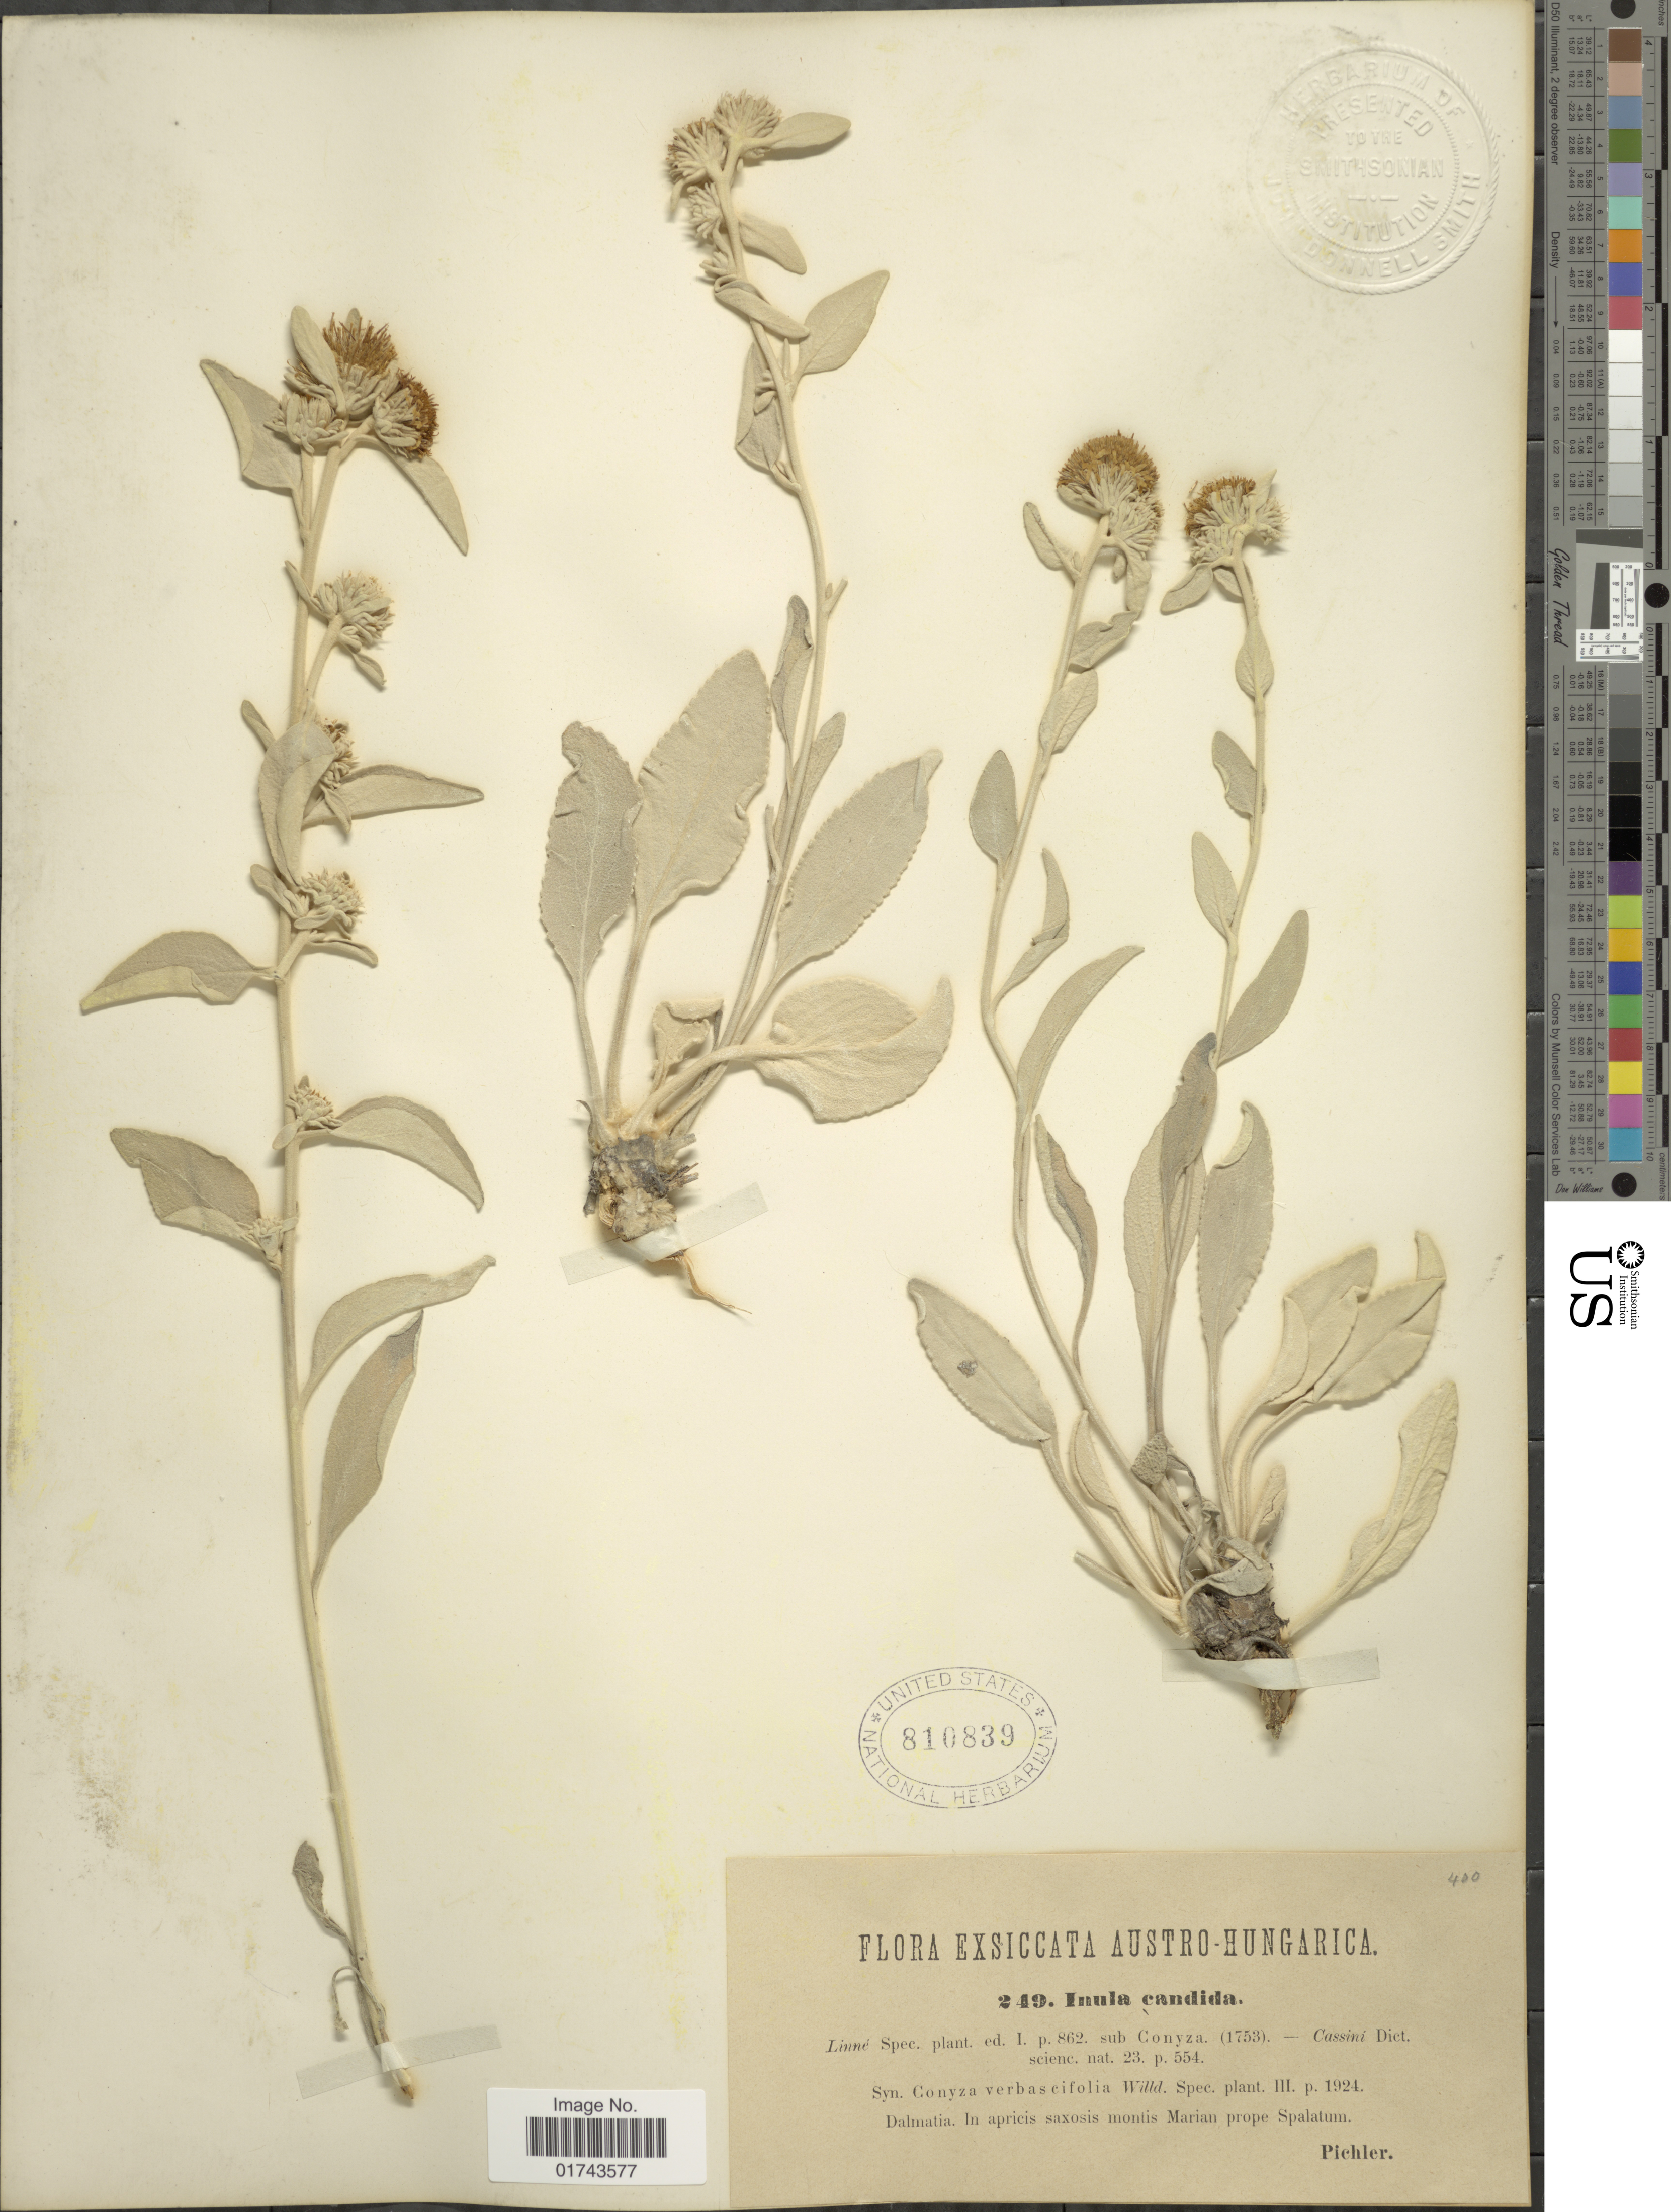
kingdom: Plantae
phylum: Tracheophyta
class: Magnoliopsida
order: Asterales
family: Asteraceae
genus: Inula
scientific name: Inula candida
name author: (L.) Cass.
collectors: Pichler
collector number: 249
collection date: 1924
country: Croatia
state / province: Split-Dalmatia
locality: Austro-Hungarica, In apricis saxosis montis Marian prope Spalatum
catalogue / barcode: US 810839